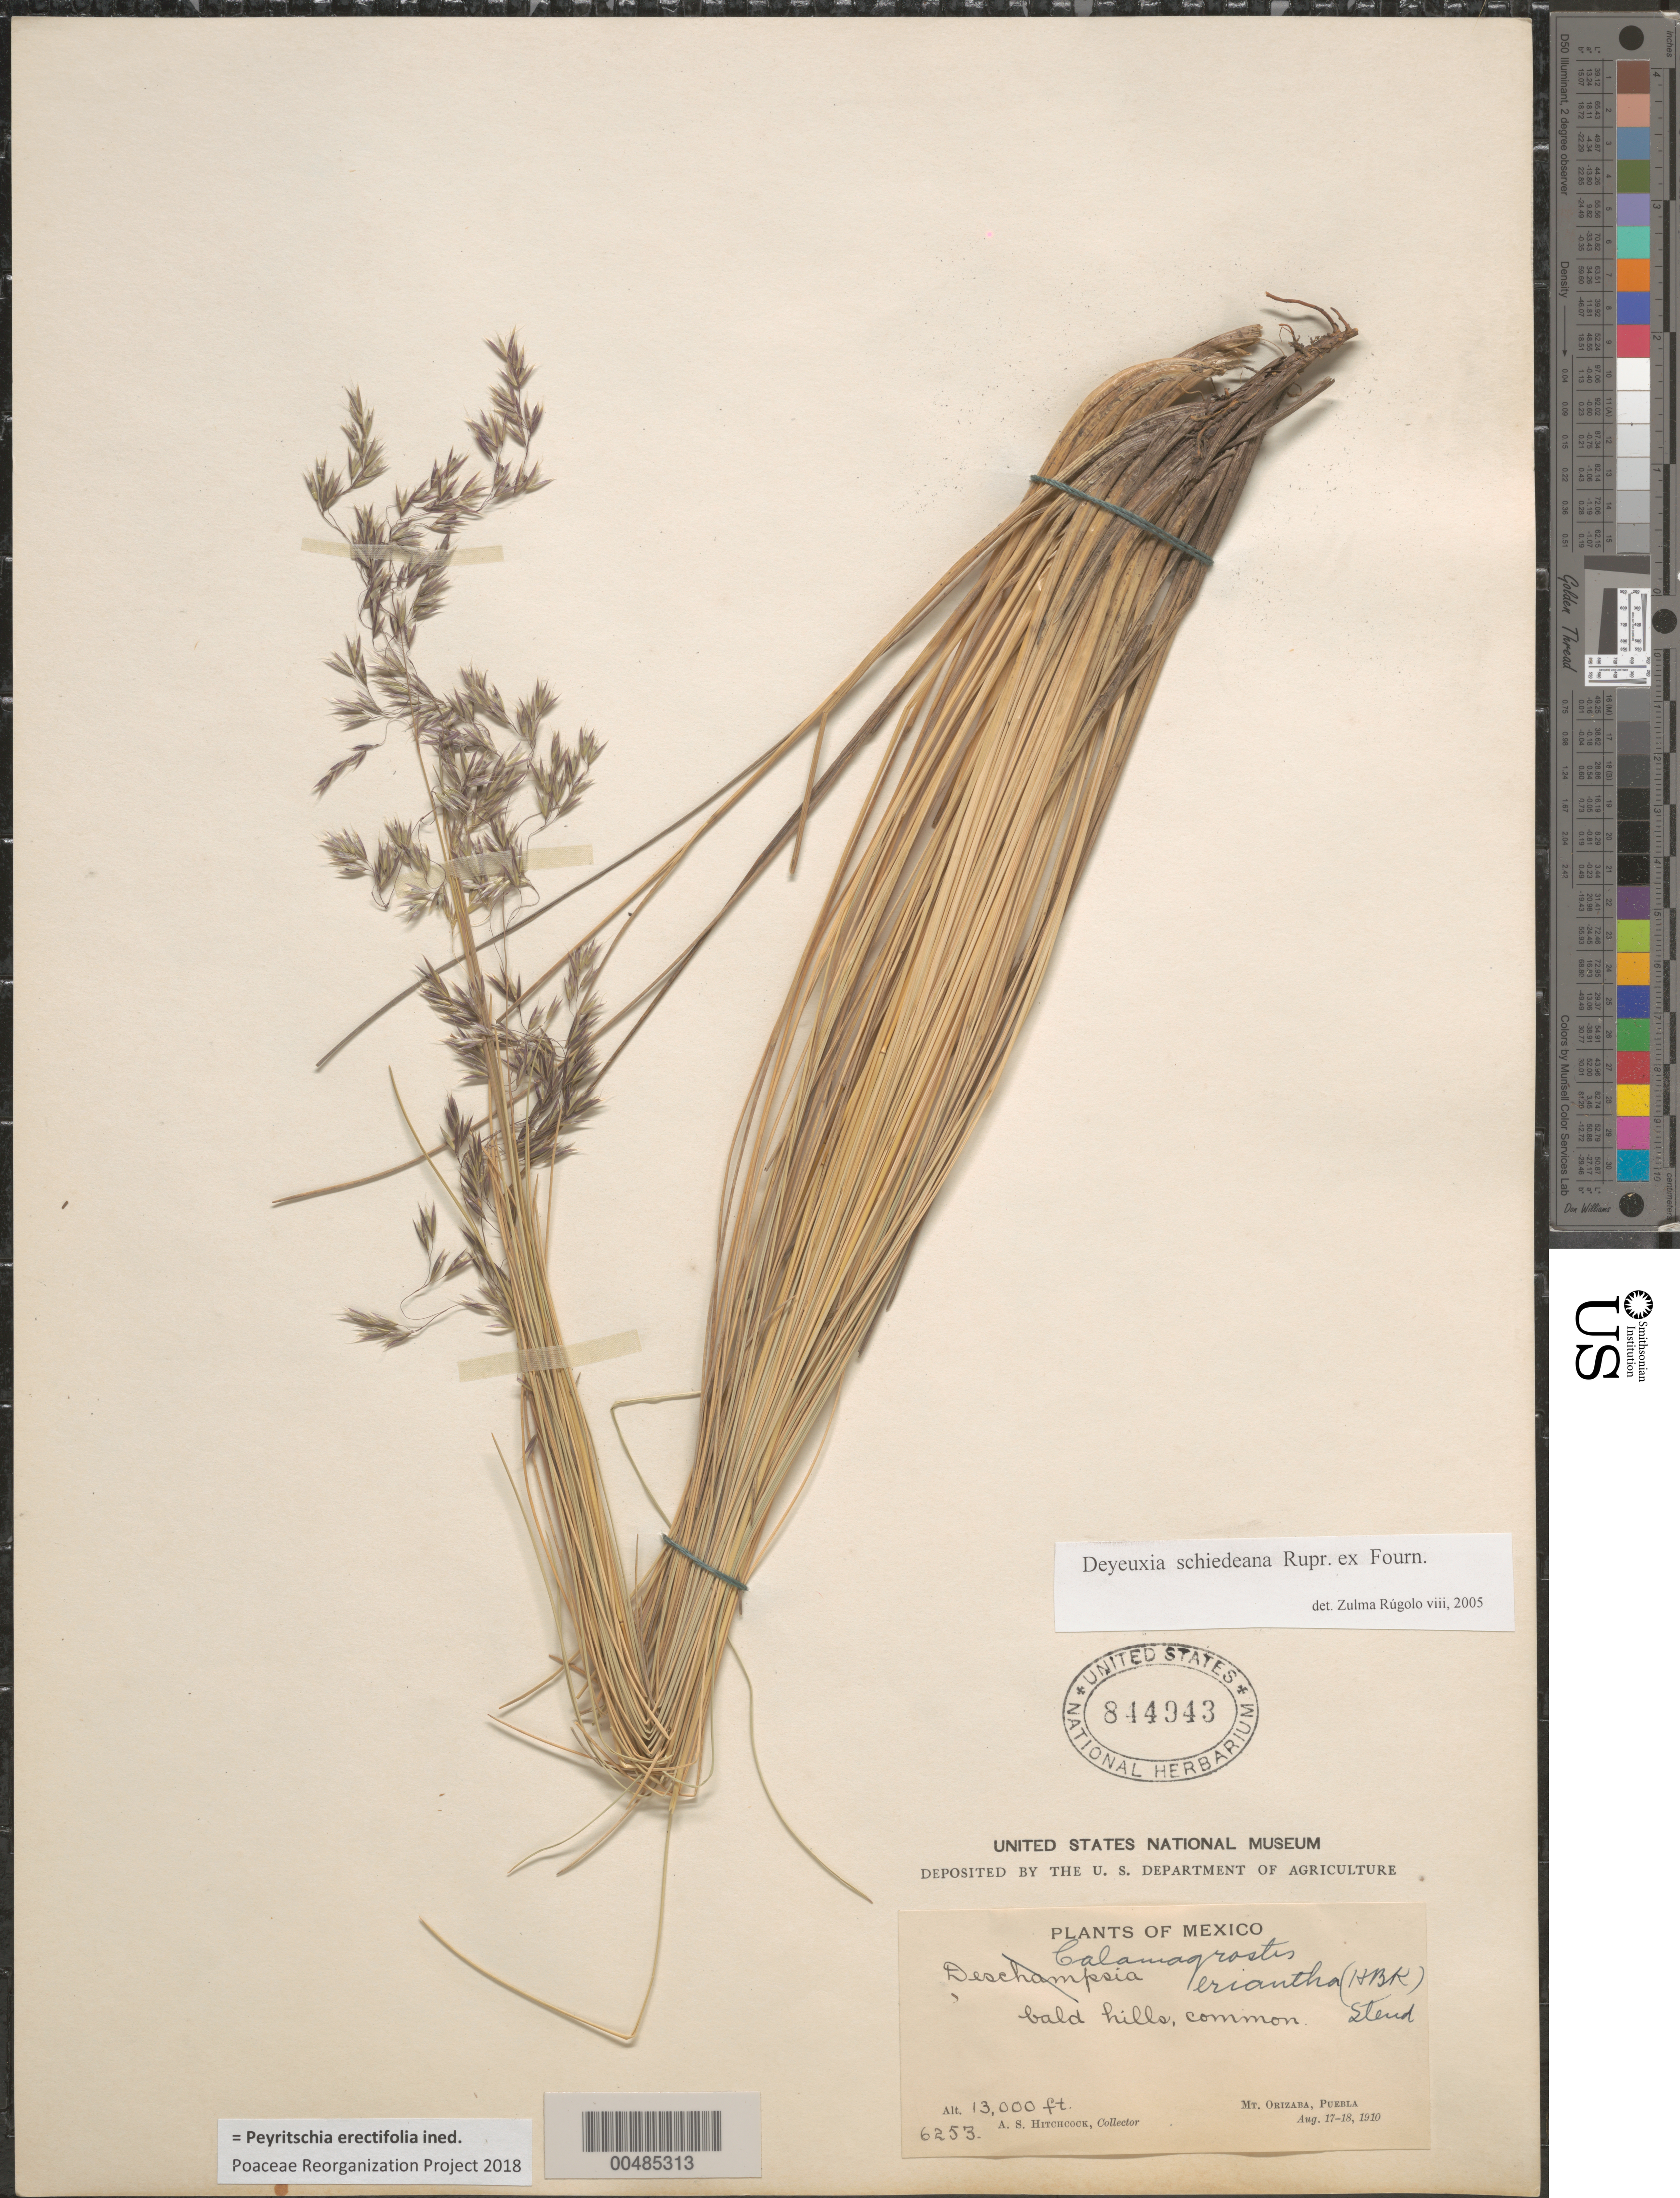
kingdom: Plantae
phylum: Tracheophyta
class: Liliopsida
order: Poales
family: Poaceae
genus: Peyritschia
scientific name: Peyritschia eriantha ined.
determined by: Poaceae Reorganization Project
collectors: A. S. Hitchcock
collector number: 6253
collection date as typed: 17 Aug 1910 to 18 Aug 1910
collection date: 1910-08-17/1910-08-18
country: Mexico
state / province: Puebla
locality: Mt. Orizaba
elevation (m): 3962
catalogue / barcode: US 844943